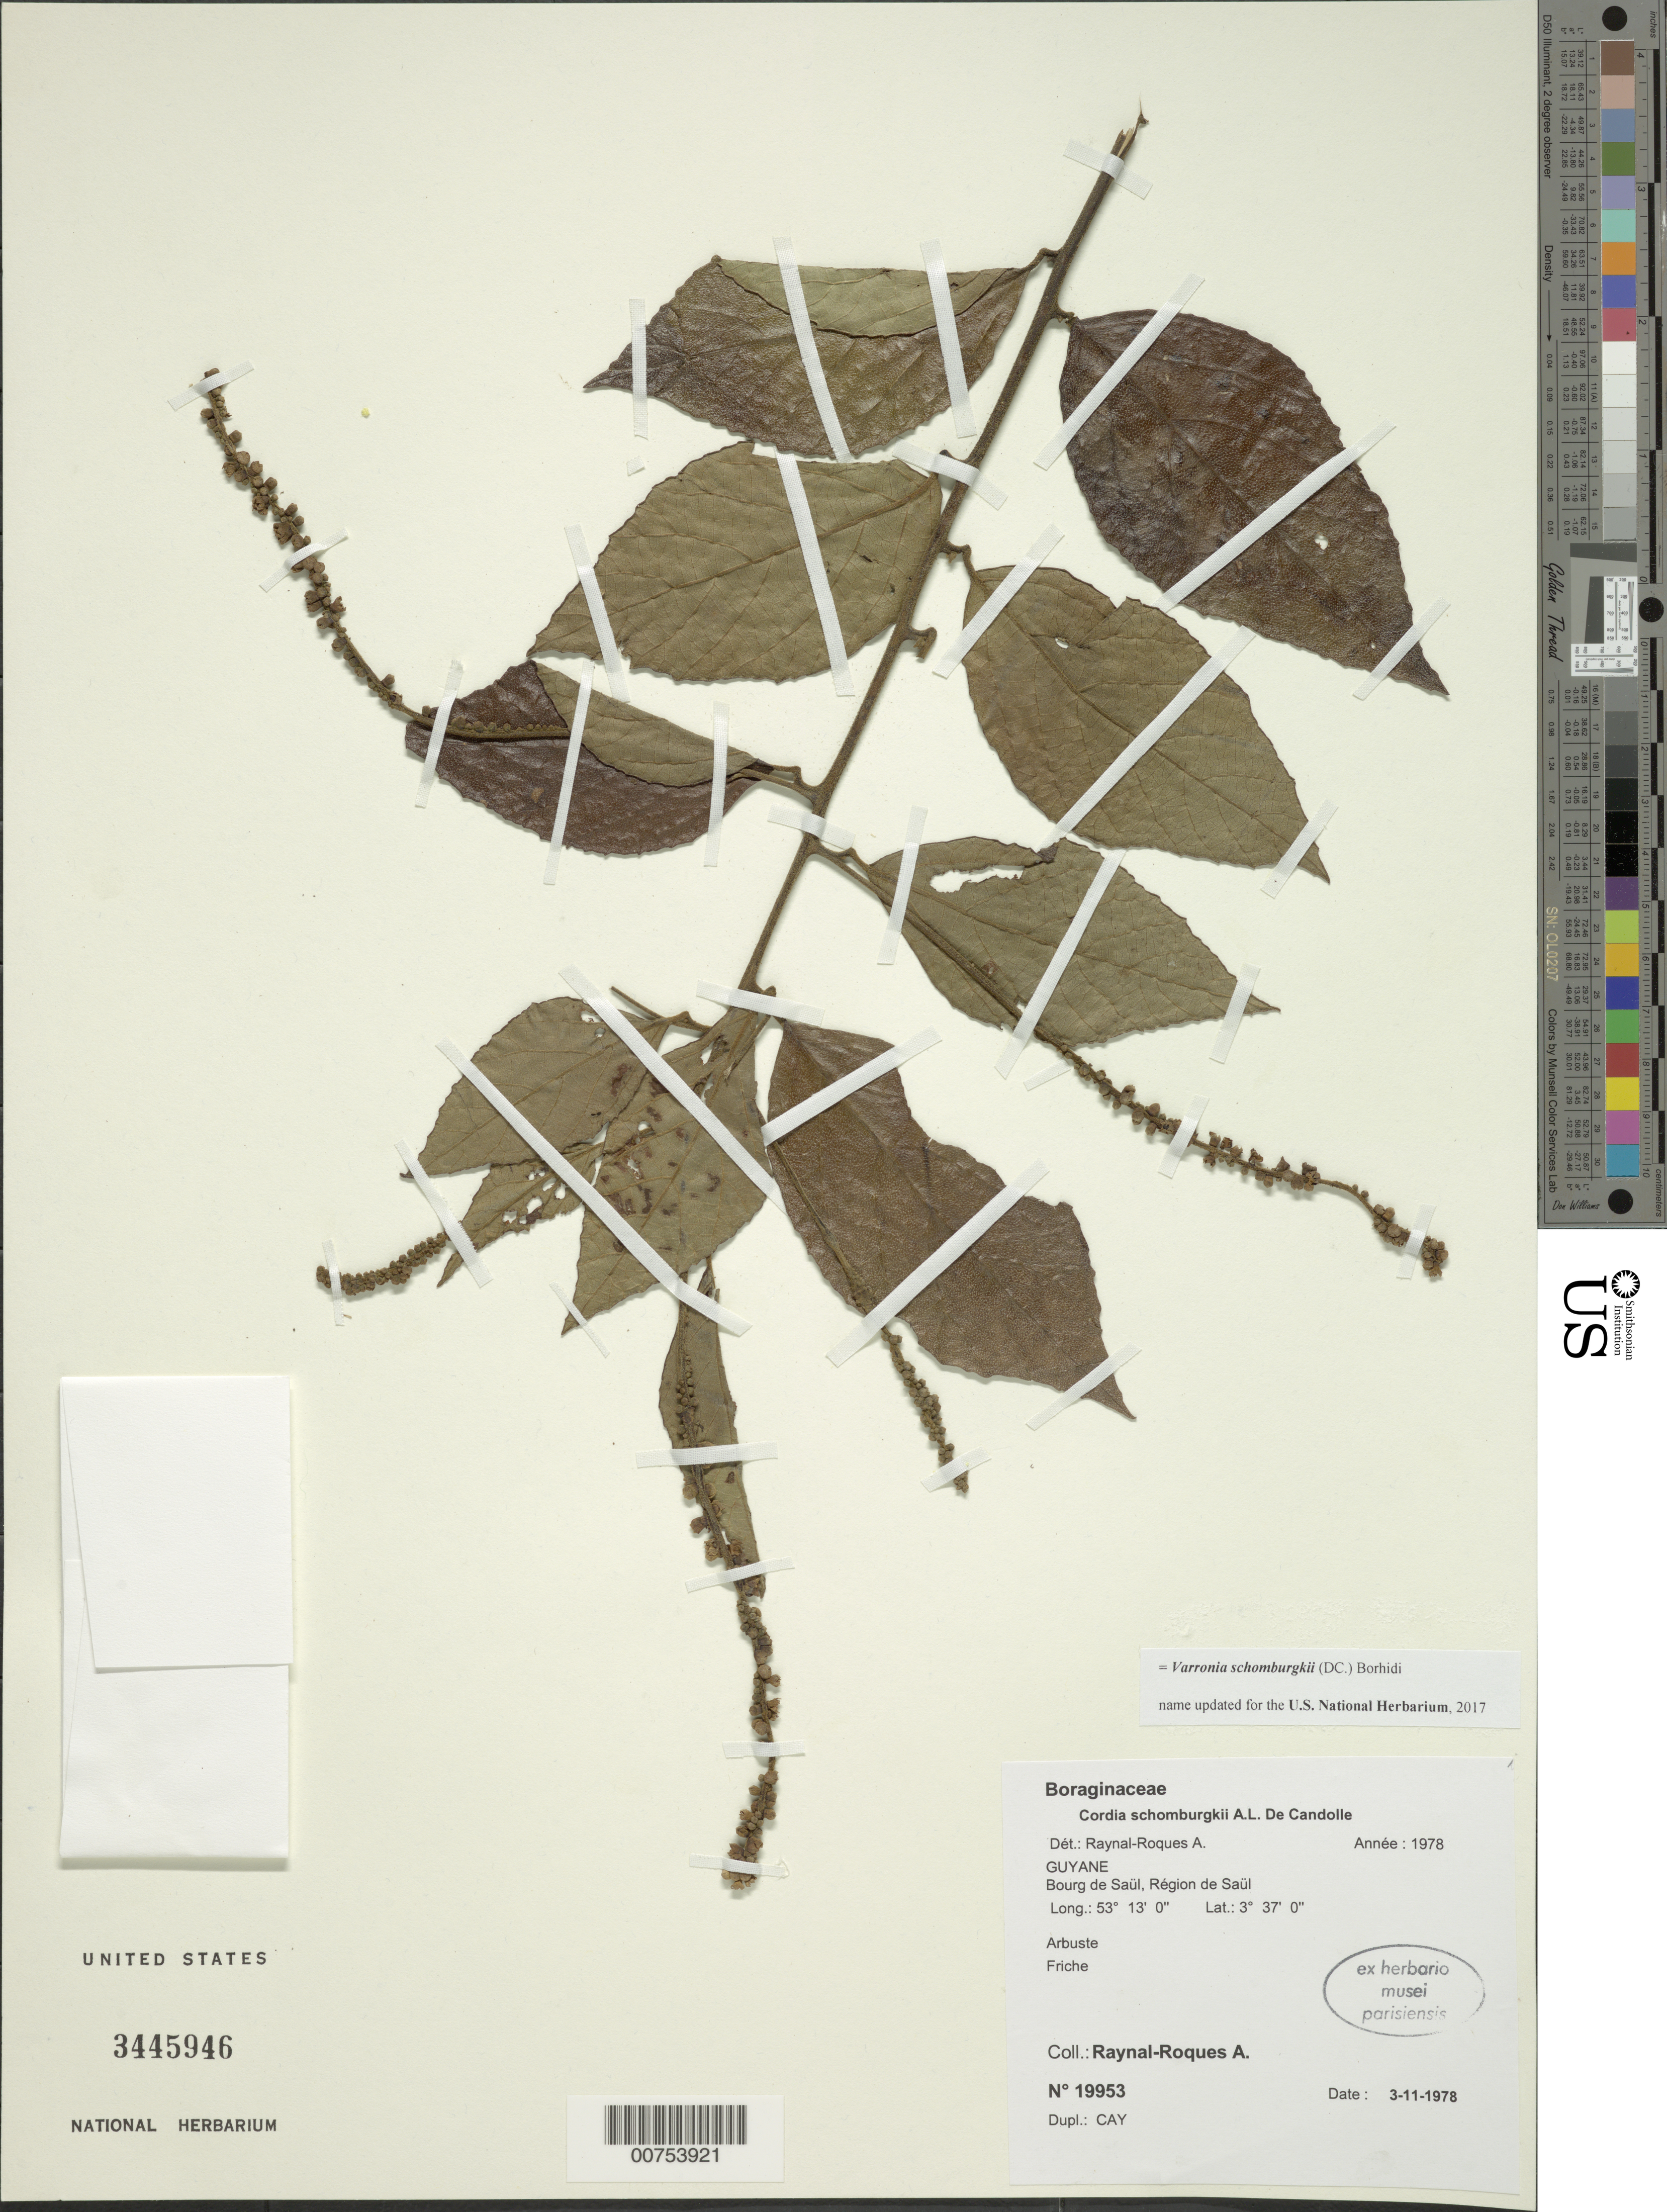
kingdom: Plantae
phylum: Tracheophyta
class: Magnoliopsida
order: Boraginales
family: Cordiaceae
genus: Cordia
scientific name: Cordia schomburgkii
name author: DC.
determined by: Raynal, A. M.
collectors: A. M. Raynal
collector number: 19953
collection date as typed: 3-Nov-78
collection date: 1978-11-03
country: French Guiana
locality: Saül, Bourg de Saül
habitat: Waste land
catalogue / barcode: US 3445946